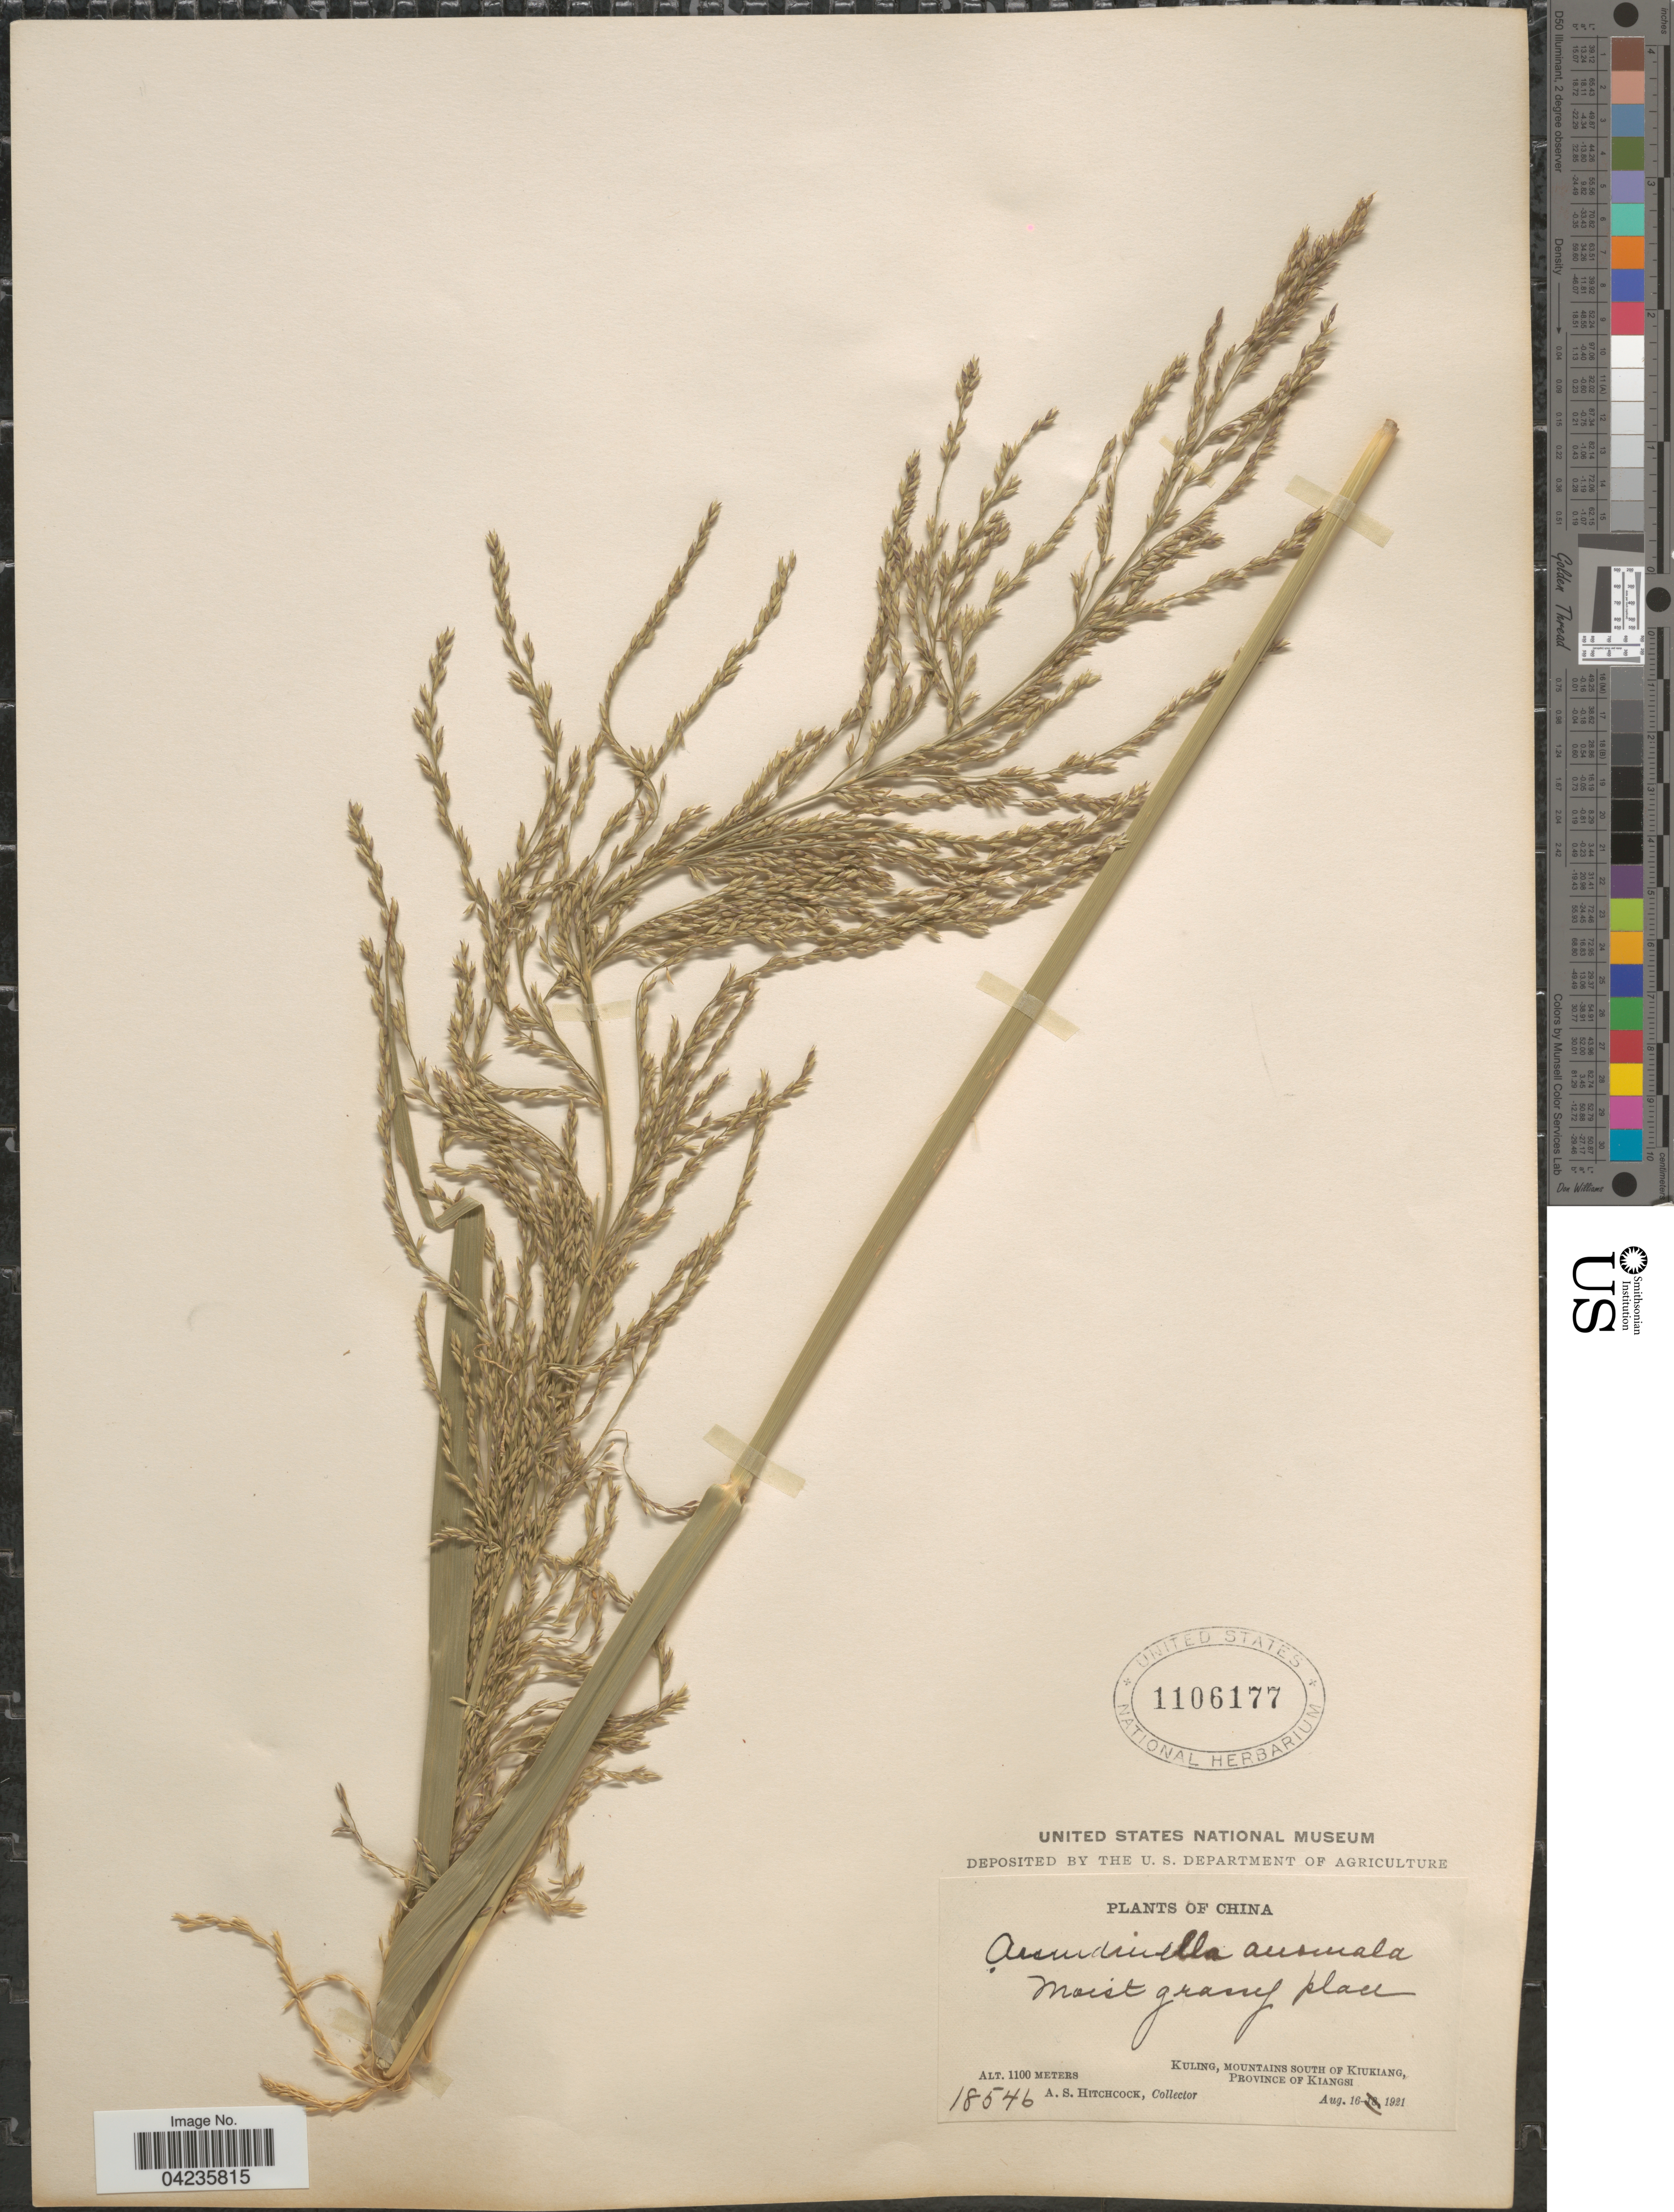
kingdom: Plantae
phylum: Tracheophyta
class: Liliopsida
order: Poales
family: Poaceae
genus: Arundinella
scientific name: Arundinella hirta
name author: (Thunb.) Tanaka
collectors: A. S. Hitchcock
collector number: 18546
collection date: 1921-08-16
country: China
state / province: Jiangsu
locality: Kuling, mountains south of Kiukiang, Province of Kiangsi.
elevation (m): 1100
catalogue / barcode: US 1106177